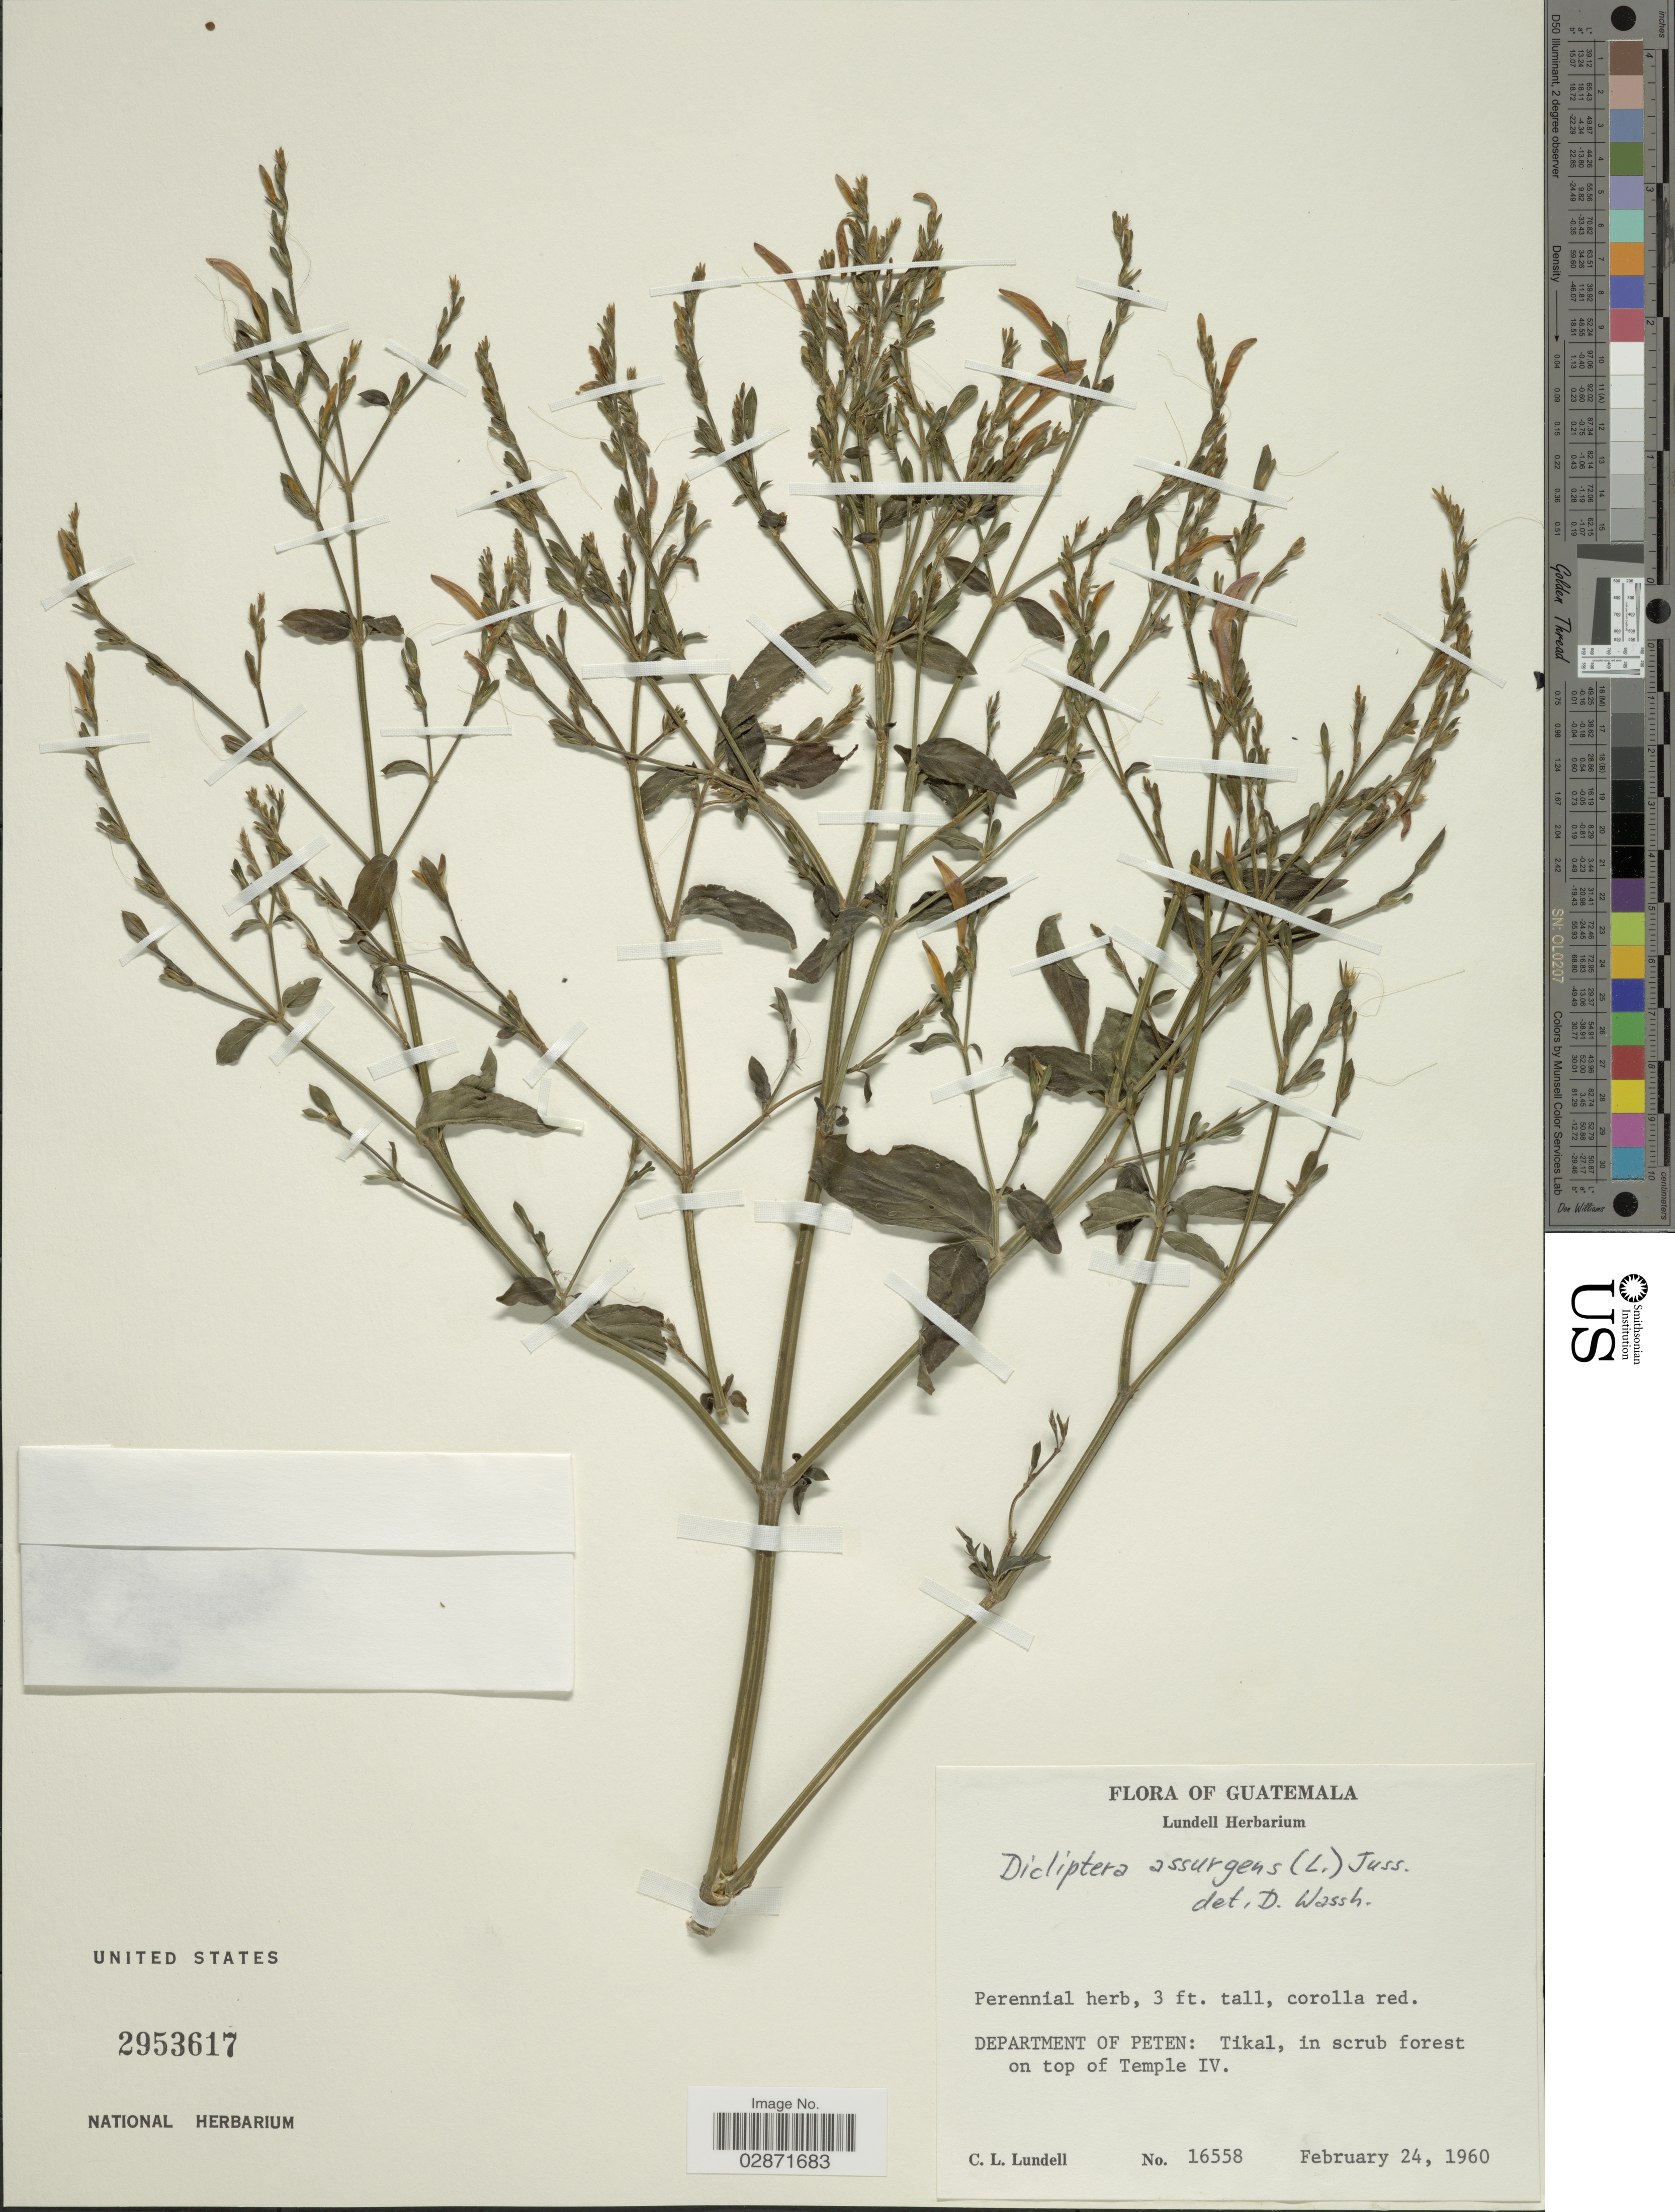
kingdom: Plantae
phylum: Tracheophyta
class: Magnoliopsida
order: Lamiales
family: Acanthaceae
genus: Dicliptera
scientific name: Dicliptera sexangularis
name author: (L.) Juss.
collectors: C. L. Lundell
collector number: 16558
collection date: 1960-02-24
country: Guatemala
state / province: El Petén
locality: Department of Peten: Tikal, in scrub forest on top of Temple IV.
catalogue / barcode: US 2953617